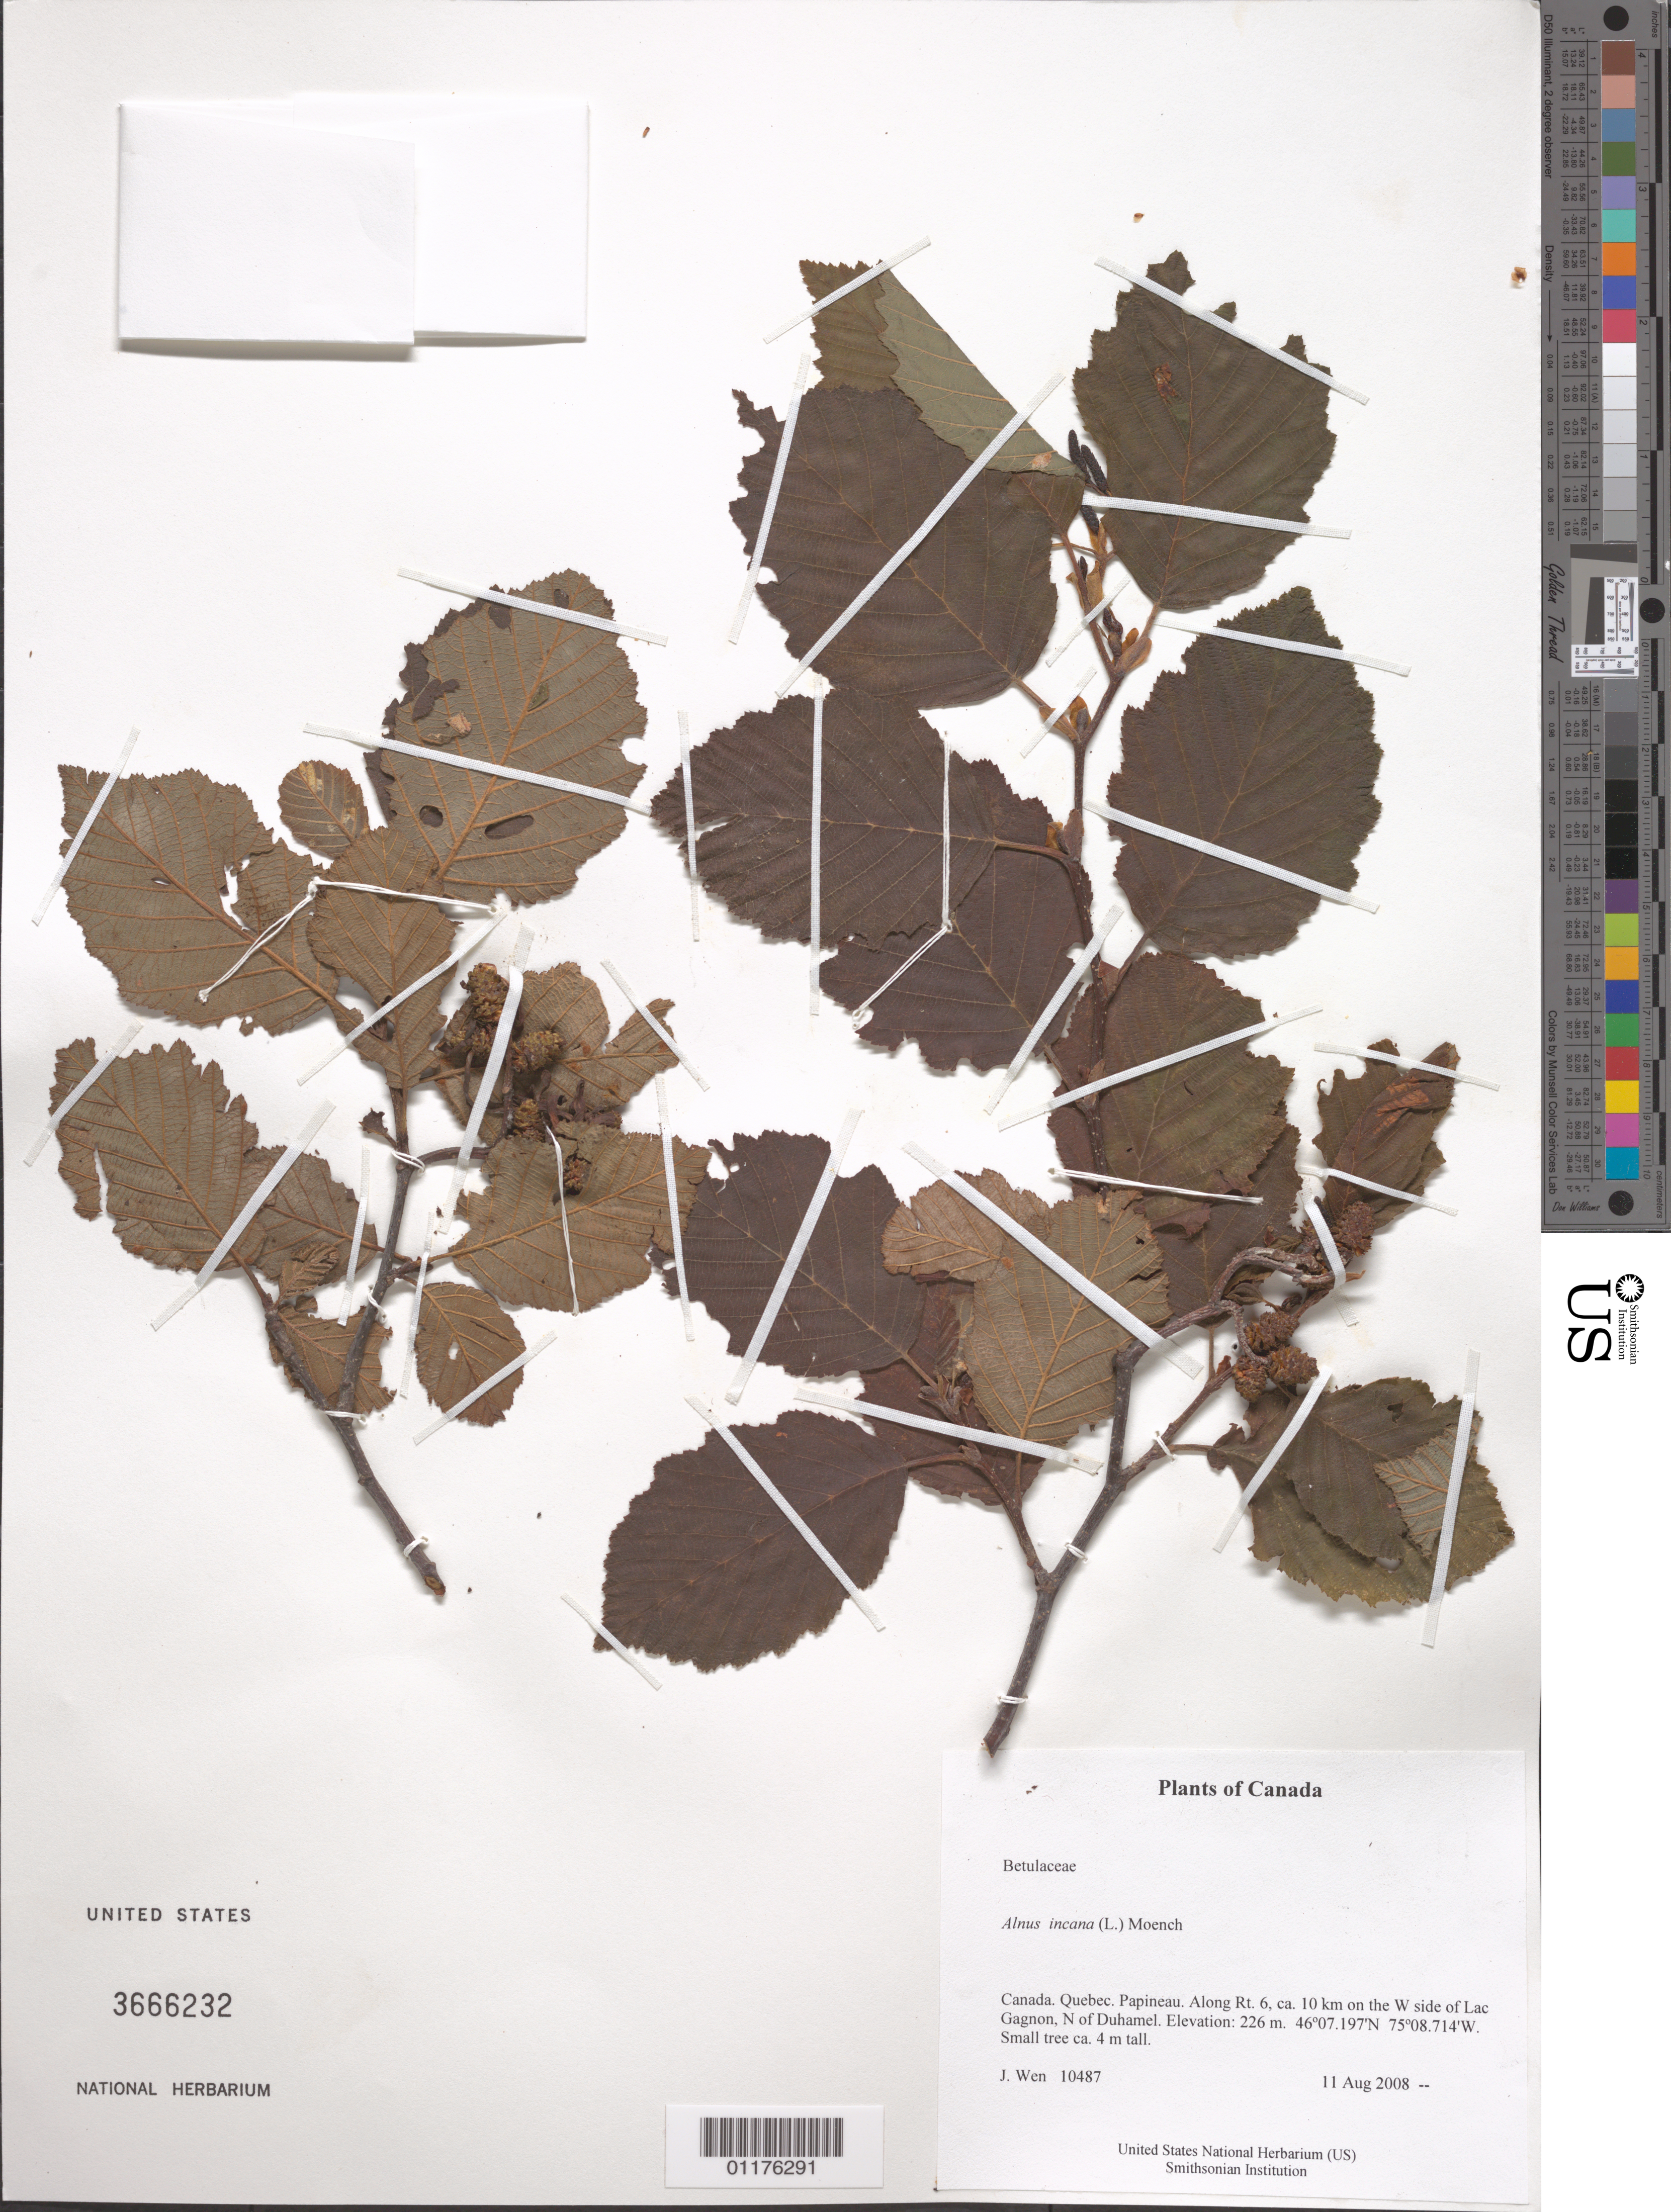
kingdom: Plantae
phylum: Tracheophyta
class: Magnoliopsida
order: Fagales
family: Betulaceae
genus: Alnus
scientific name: Alnus incana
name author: (L.) Moench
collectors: J. Wen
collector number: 10487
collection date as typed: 11 Aug 2008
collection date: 2008-08-11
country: Canada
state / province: Quebec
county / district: Papineau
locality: Along Rt. 6, ca. 10 km on the W side of Lac Gagnon, N of Duhamel.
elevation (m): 226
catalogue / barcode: US 3666232